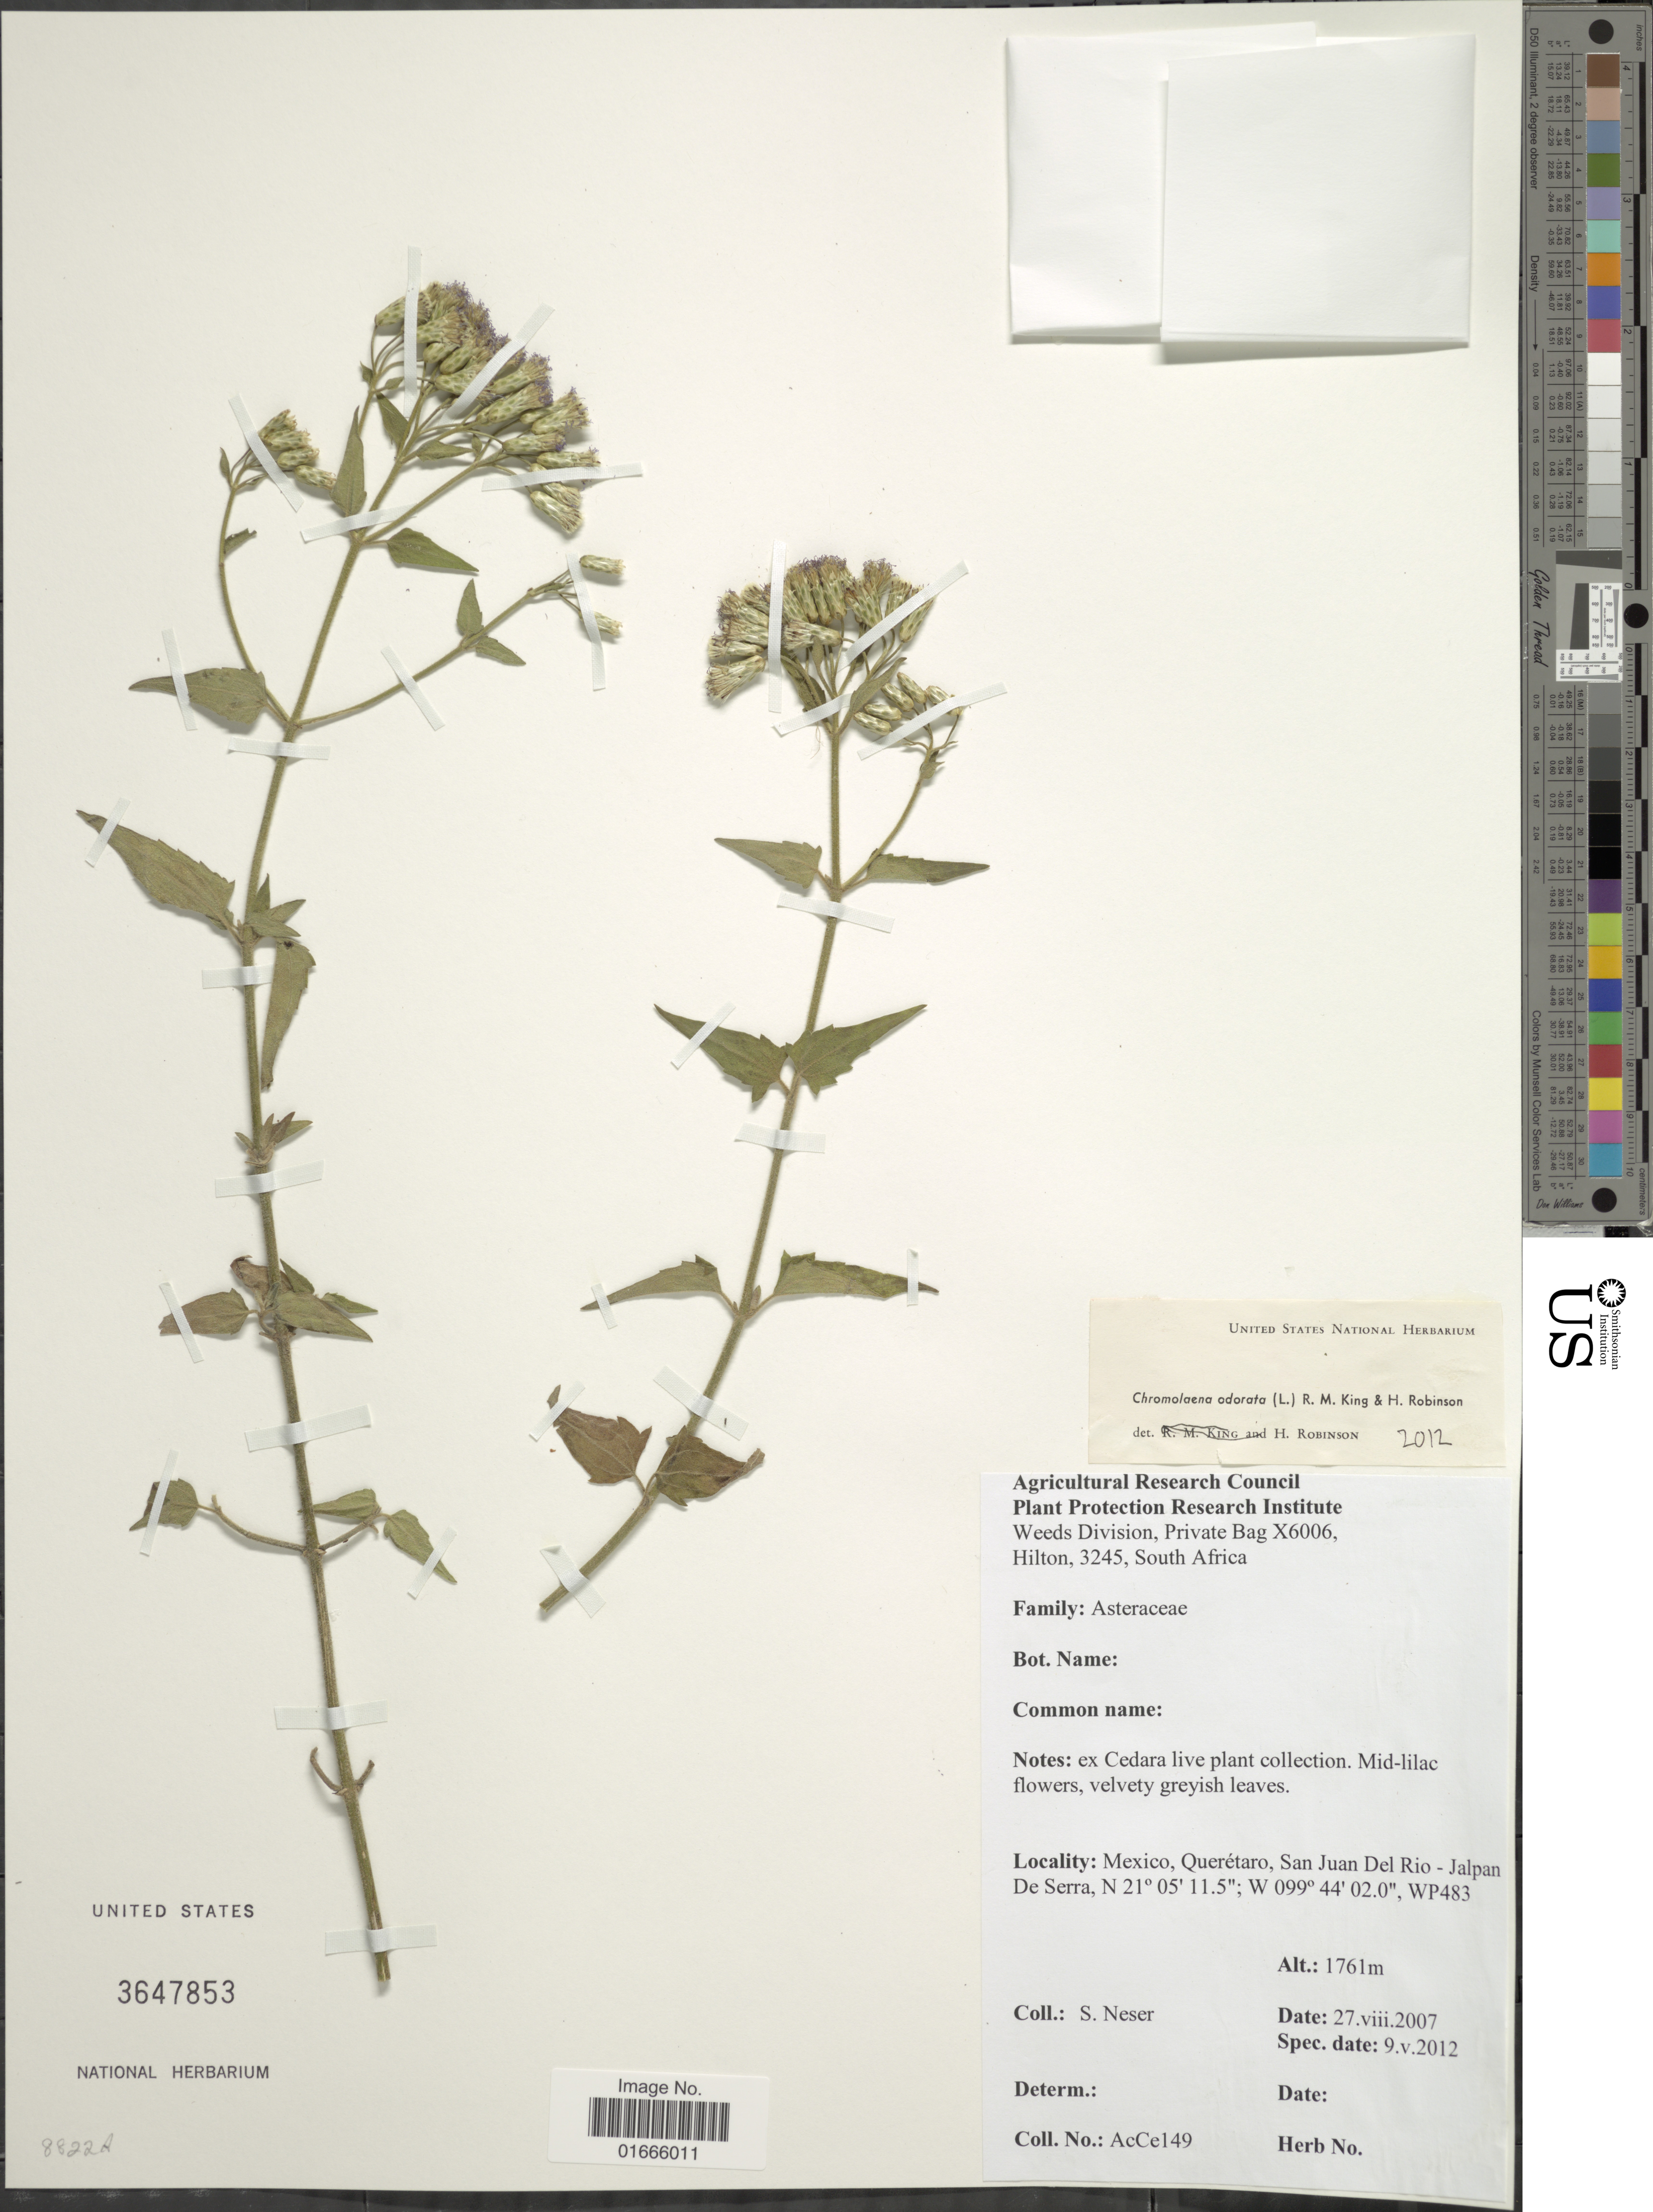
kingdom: Plantae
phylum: Tracheophyta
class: Magnoliopsida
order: Asterales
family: Asteraceae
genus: Chromolaena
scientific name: Chromolaena odorata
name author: (L.) R.M. King & H. Rob.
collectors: S. Neser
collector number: AcCe149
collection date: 2007-08-27/2012-05-09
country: Mexico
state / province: Querétaro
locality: Mexico, Queretaro, San Juan Del Rio, Jalpan De Serra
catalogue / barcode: US 3647853